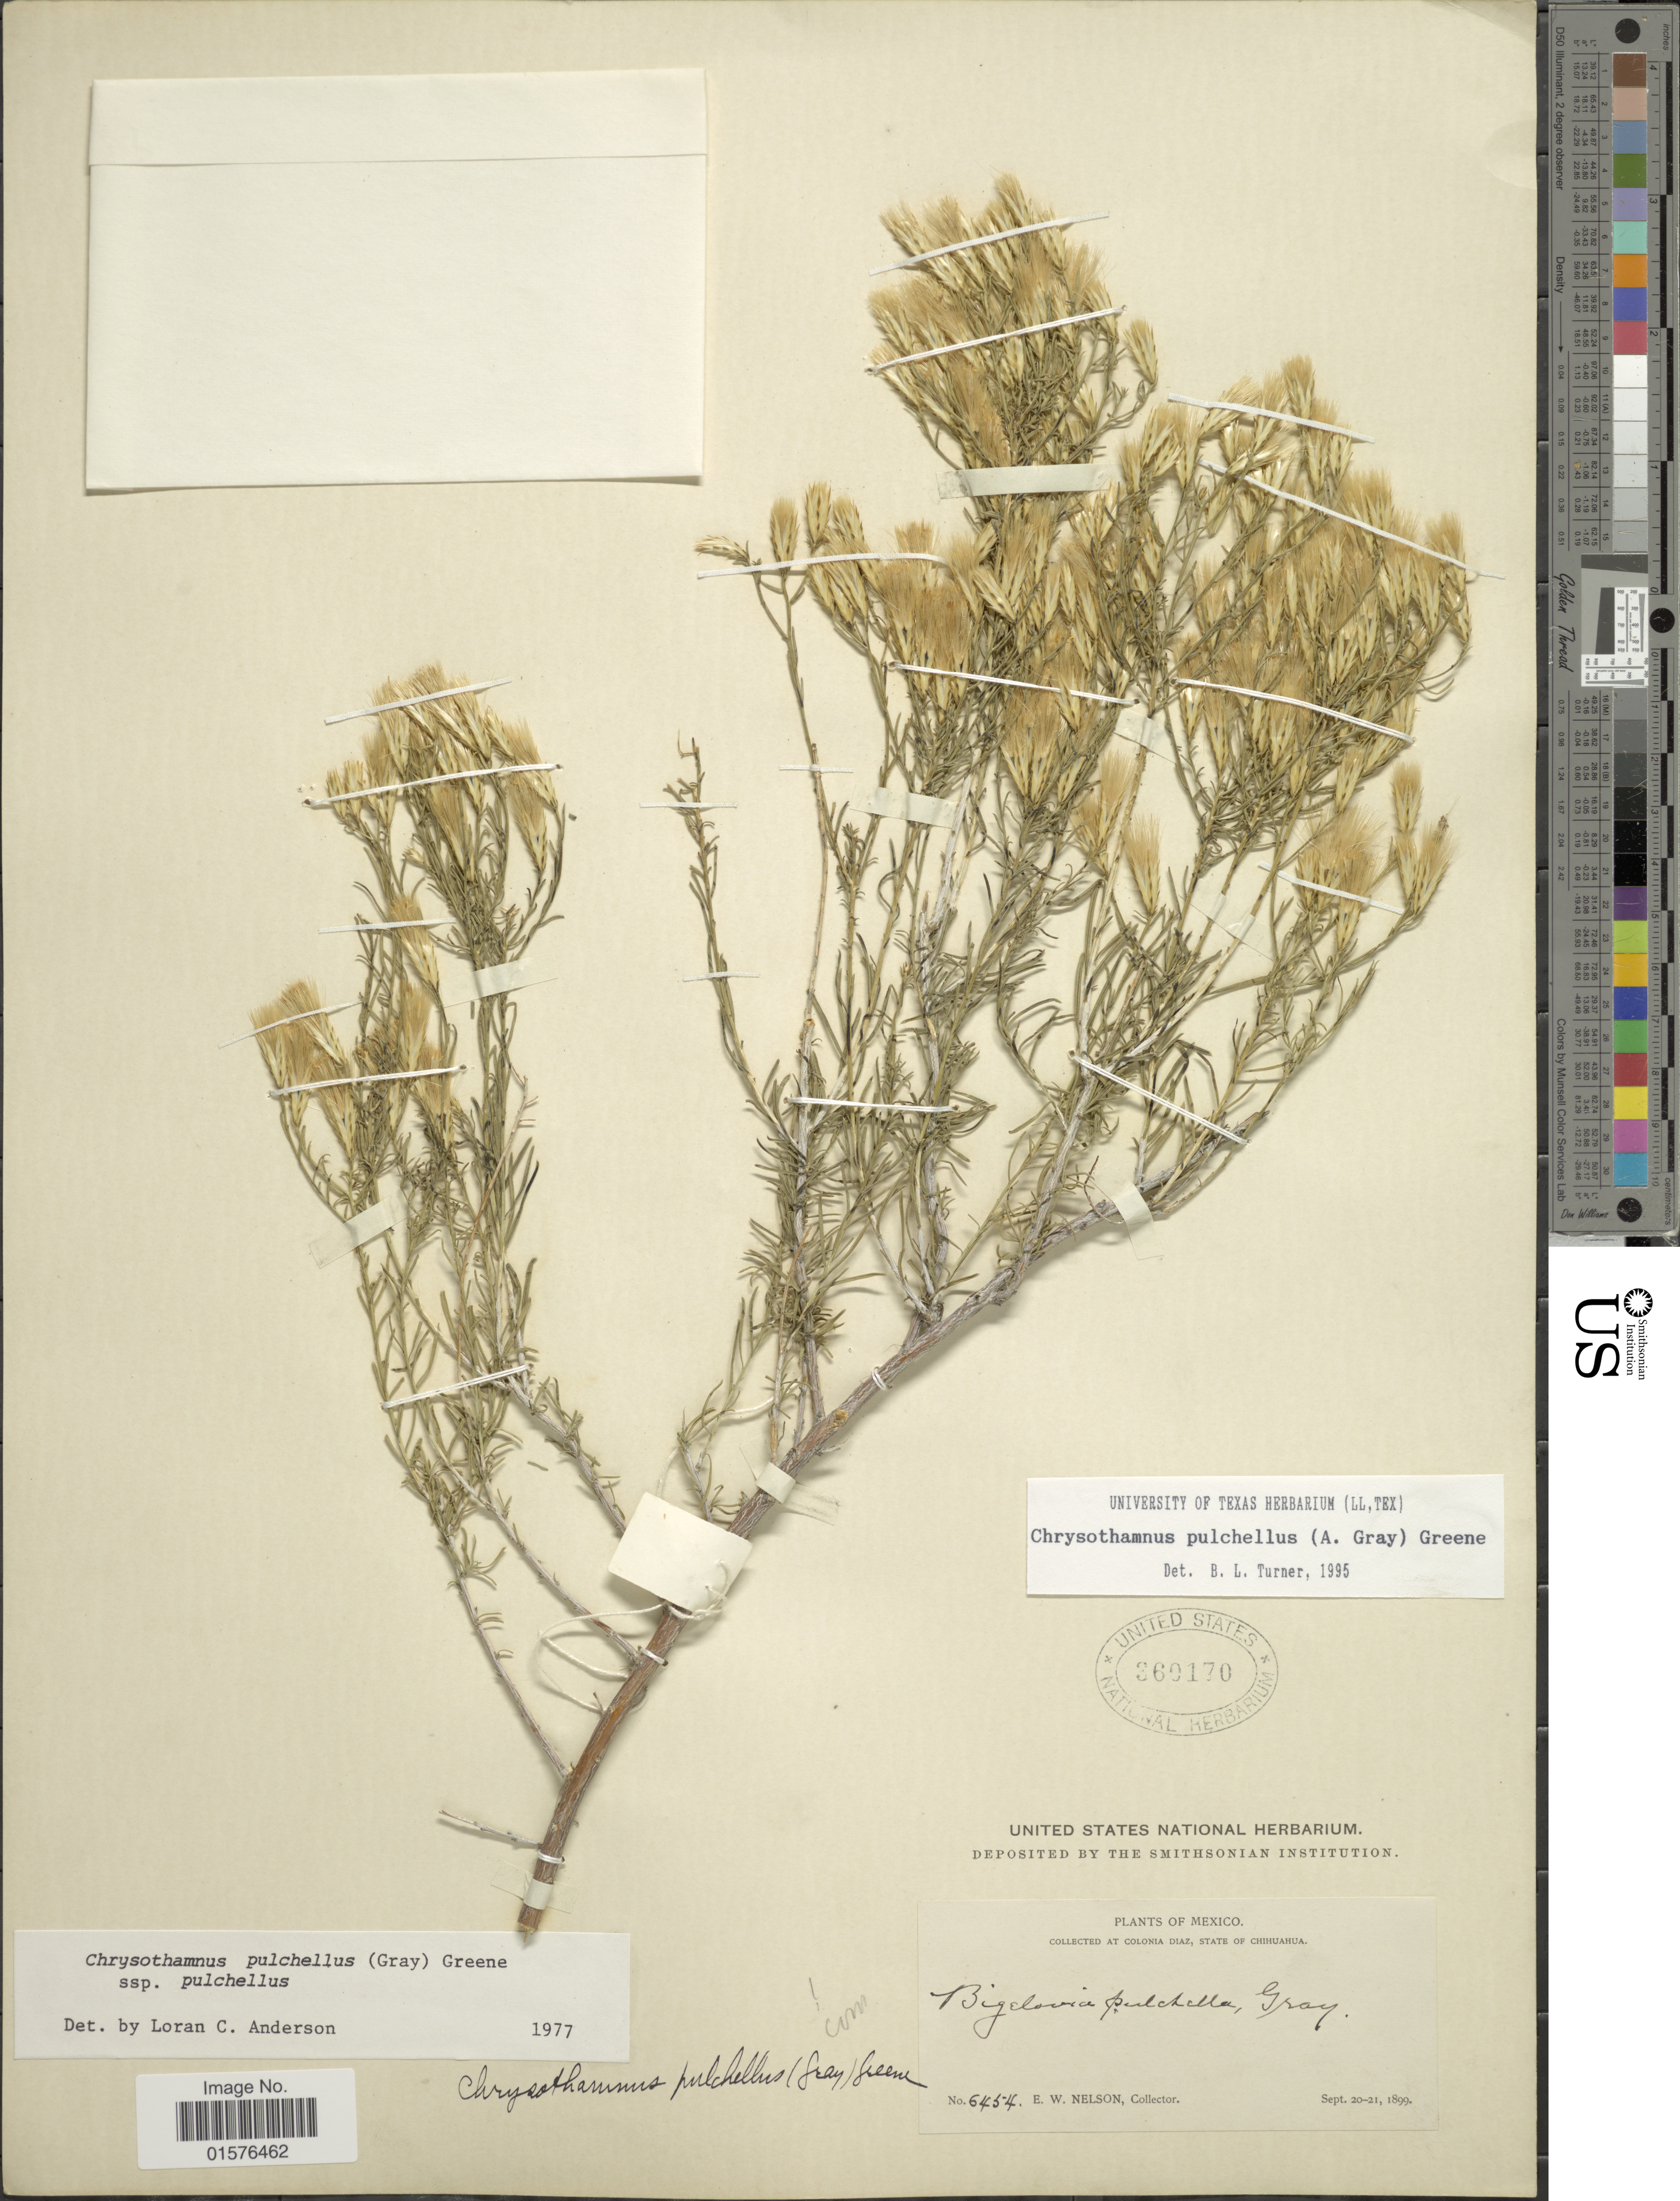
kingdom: Plantae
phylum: Tracheophyta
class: Magnoliopsida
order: Asterales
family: Asteraceae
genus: Lorandersonia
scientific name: Lorandersonia pulchella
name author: (A. Gray) Urbatsch et al.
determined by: Urbatsch, Lowell E., Curator (LSU), Louisiana State University (UNITED STATES)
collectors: E. W. Nelson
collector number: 6454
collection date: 1899-09-20/1899-09-21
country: Mexico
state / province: Chihuahua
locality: At Colonia Diaz.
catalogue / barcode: US 360170